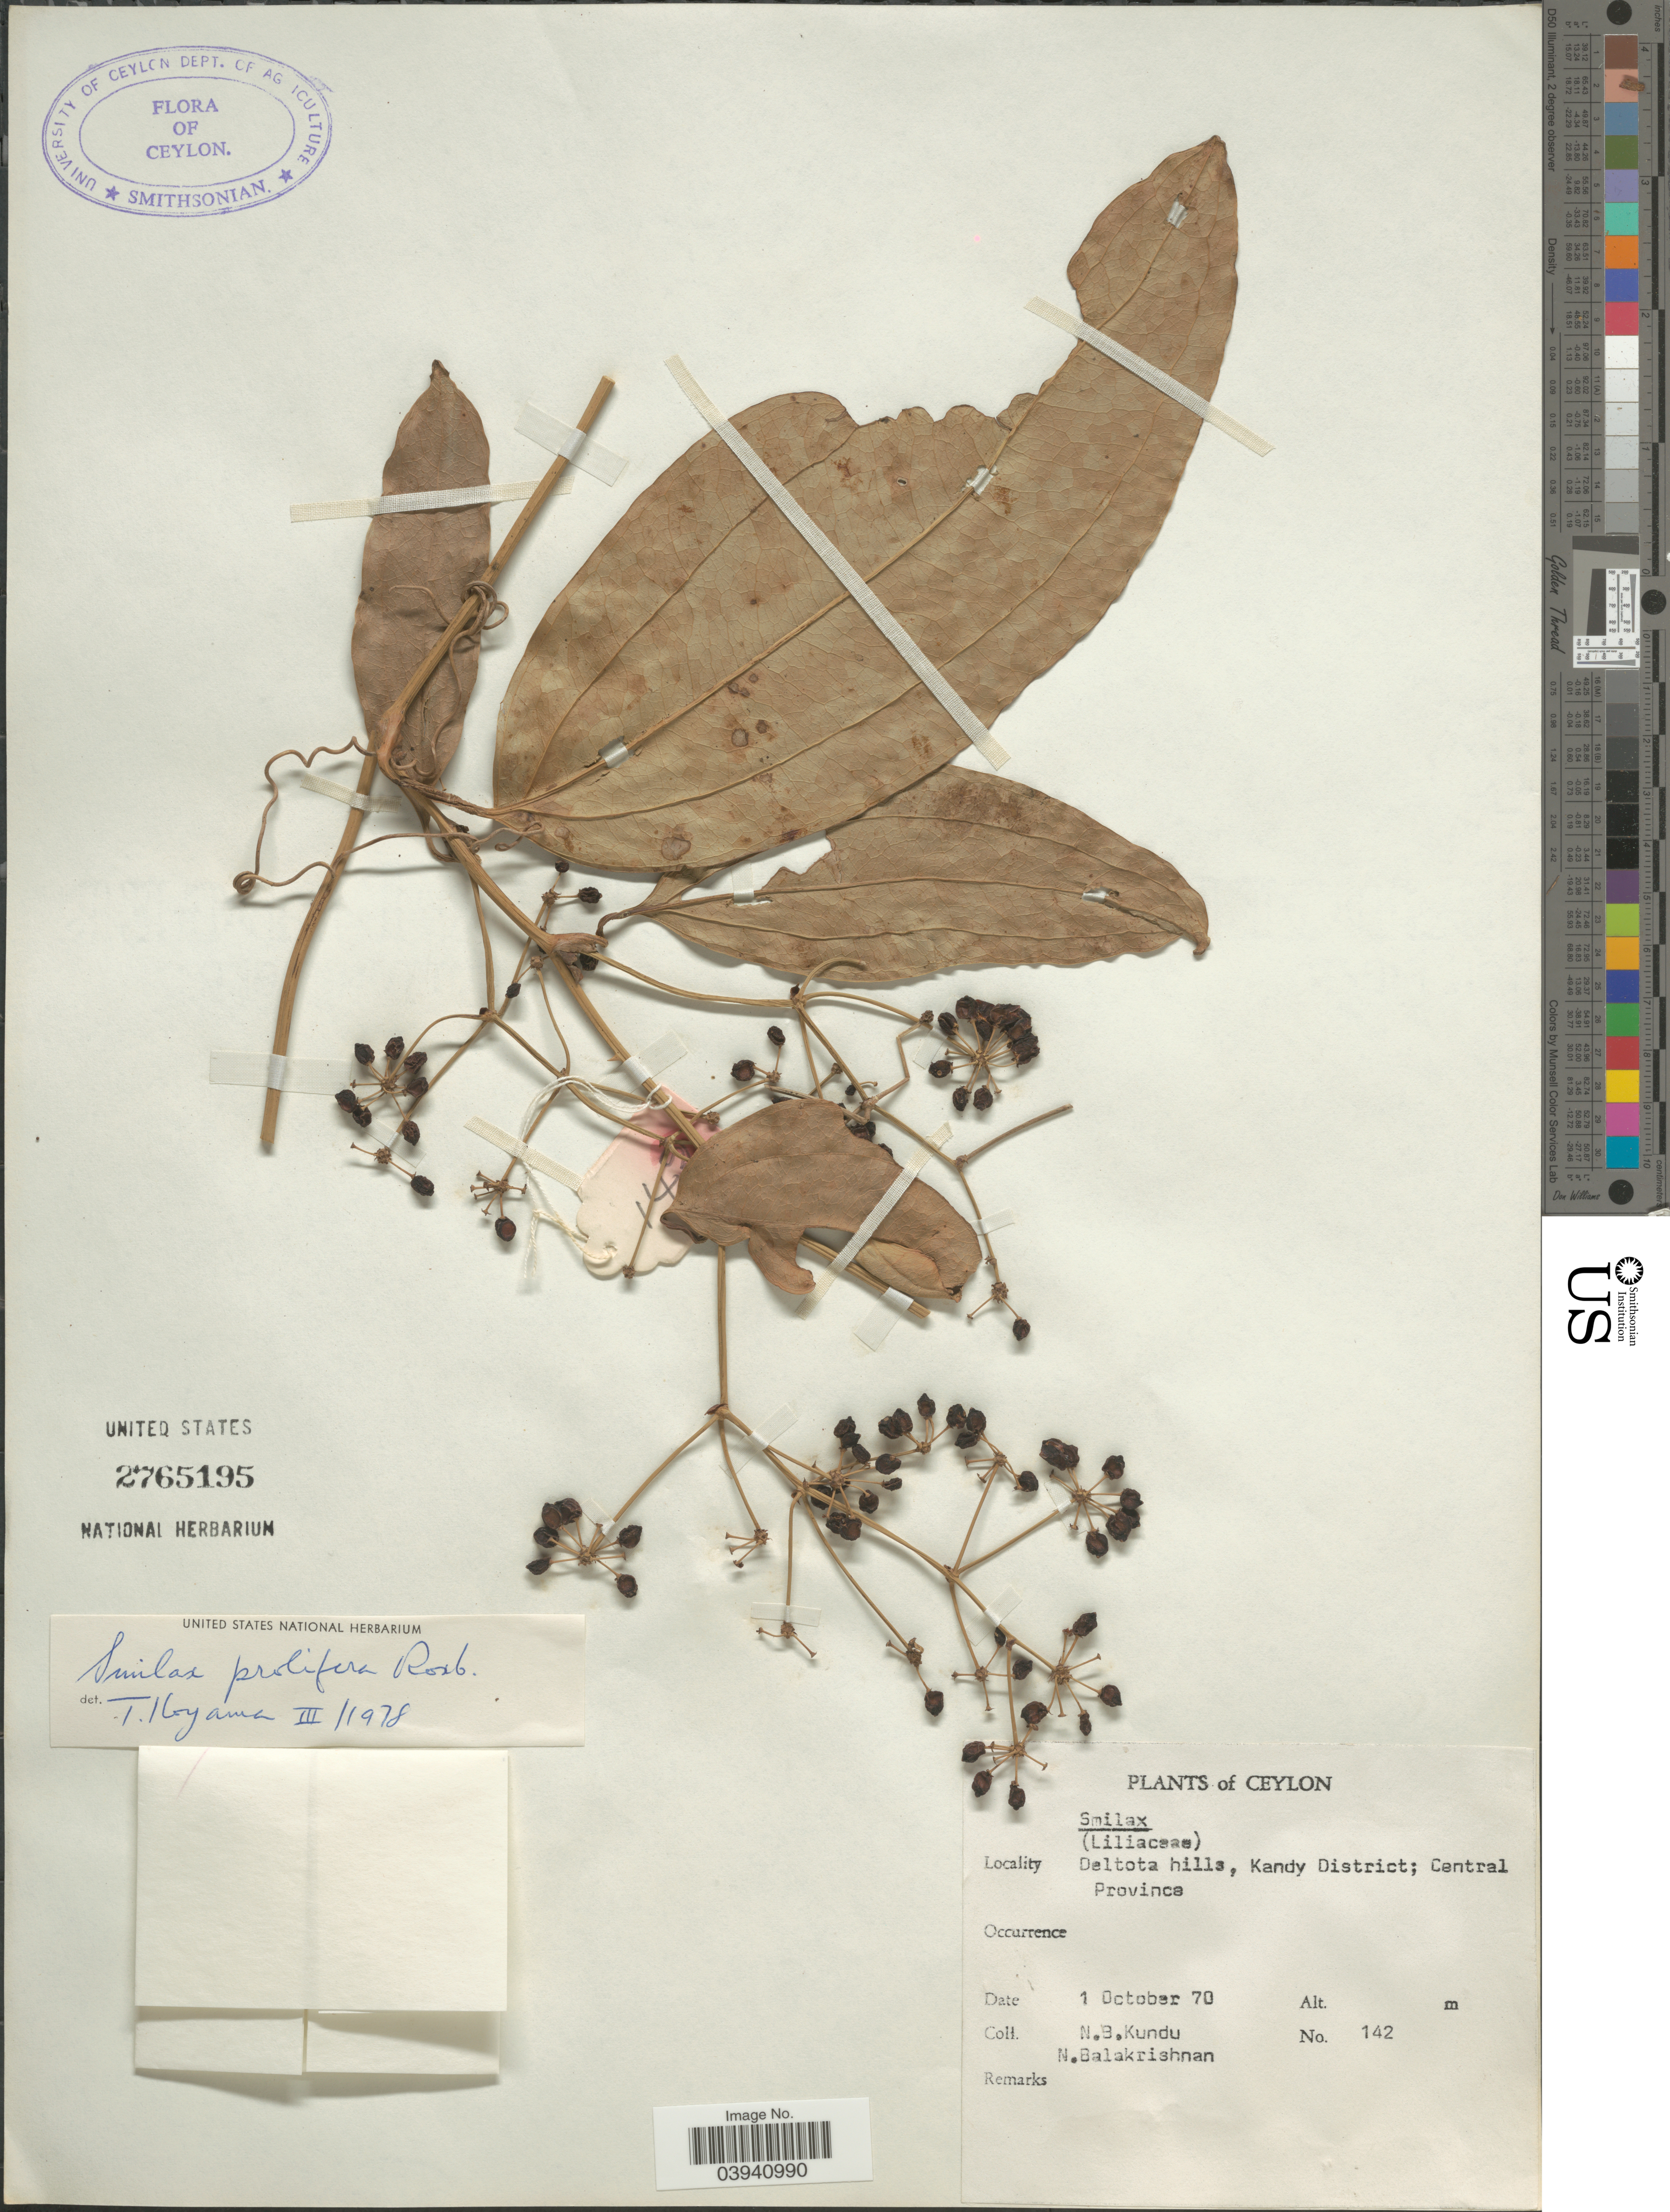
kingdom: Plantae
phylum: Tracheophyta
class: Liliopsida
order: Liliales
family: Smilacaceae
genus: Smilax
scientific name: Smilax perfoliata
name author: Lour.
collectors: N. Kundu & N. Balakrishnan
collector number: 142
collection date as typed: Transcribed d/m/y: 1/10/70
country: Sri Lanka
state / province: Central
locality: Ceylon. Deltota hills, Kandy District.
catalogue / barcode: US 2765195